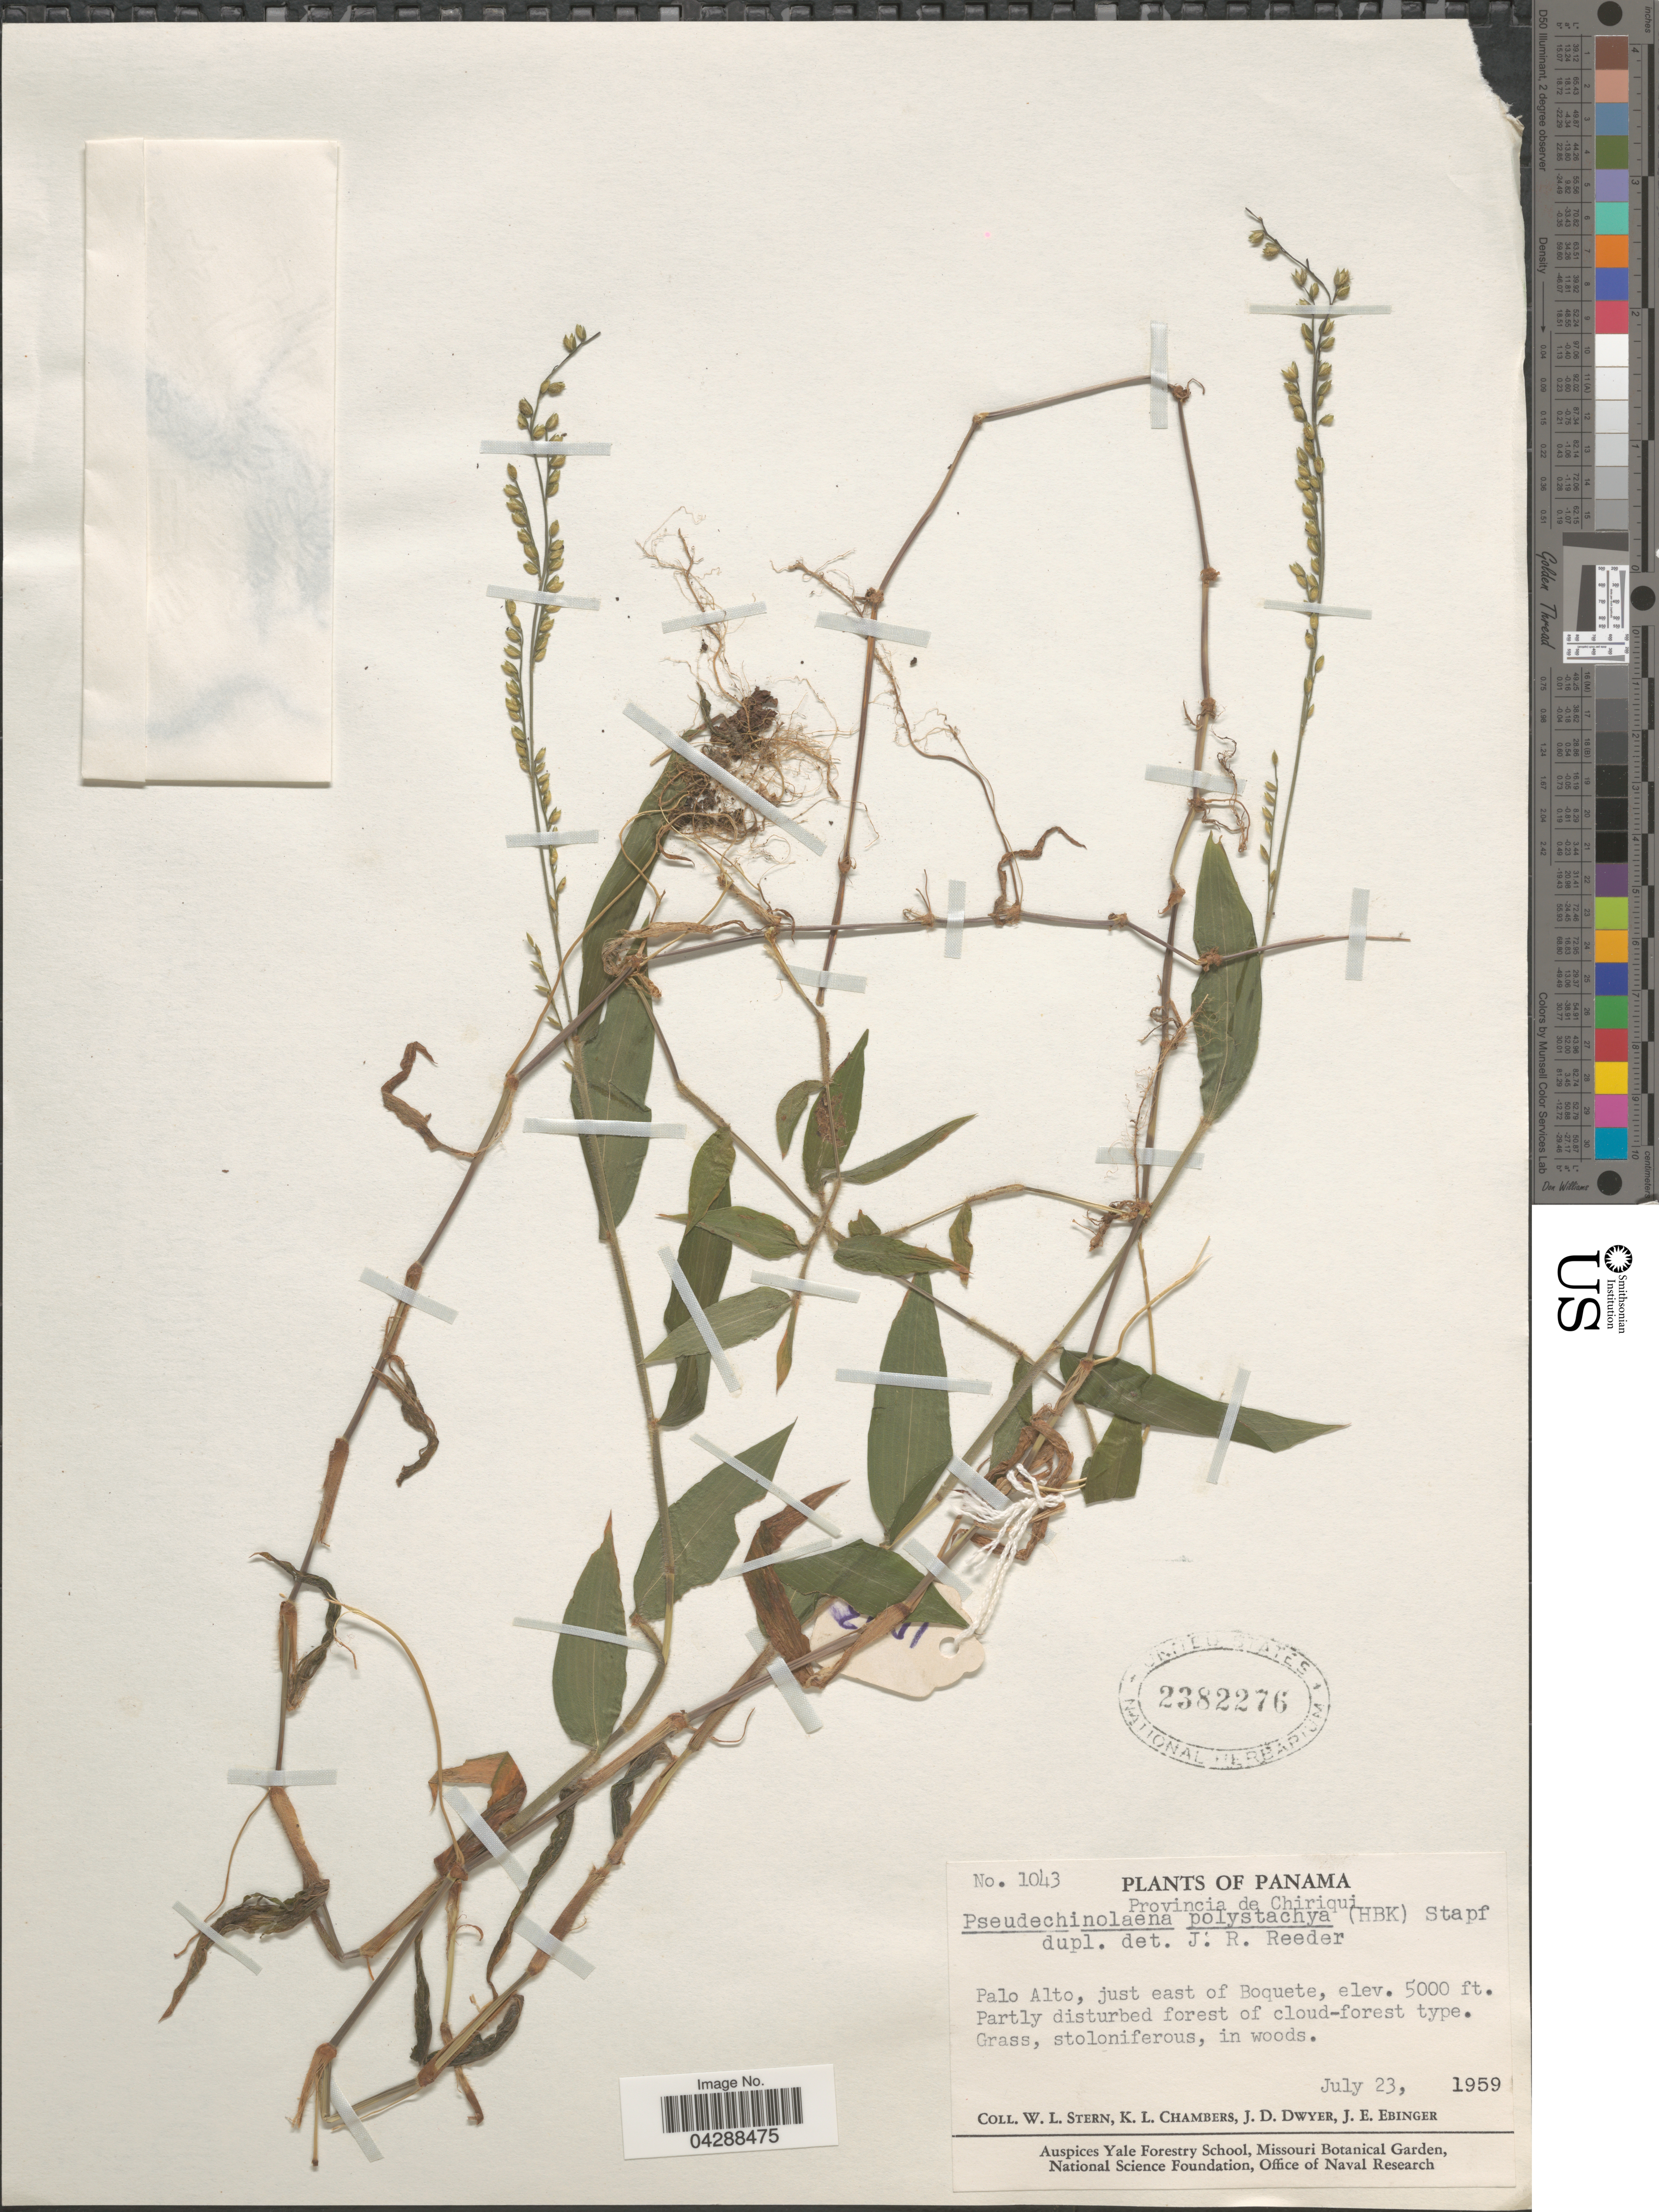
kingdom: Plantae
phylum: Tracheophyta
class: Liliopsida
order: Poales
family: Poaceae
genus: Pseudechinolaena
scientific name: Pseudechinolaena polystachya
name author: (Kunth) Stapf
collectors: W. L. Stern, K. Chambers, J. D. Dwyer & J. Ebinger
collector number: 1043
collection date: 1959-07-23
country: Panama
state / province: Chiriqui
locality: Palo Alto, just east of Boquete. Partly disturbed forest of cloud-forest type.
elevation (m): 1524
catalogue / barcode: US 2382276